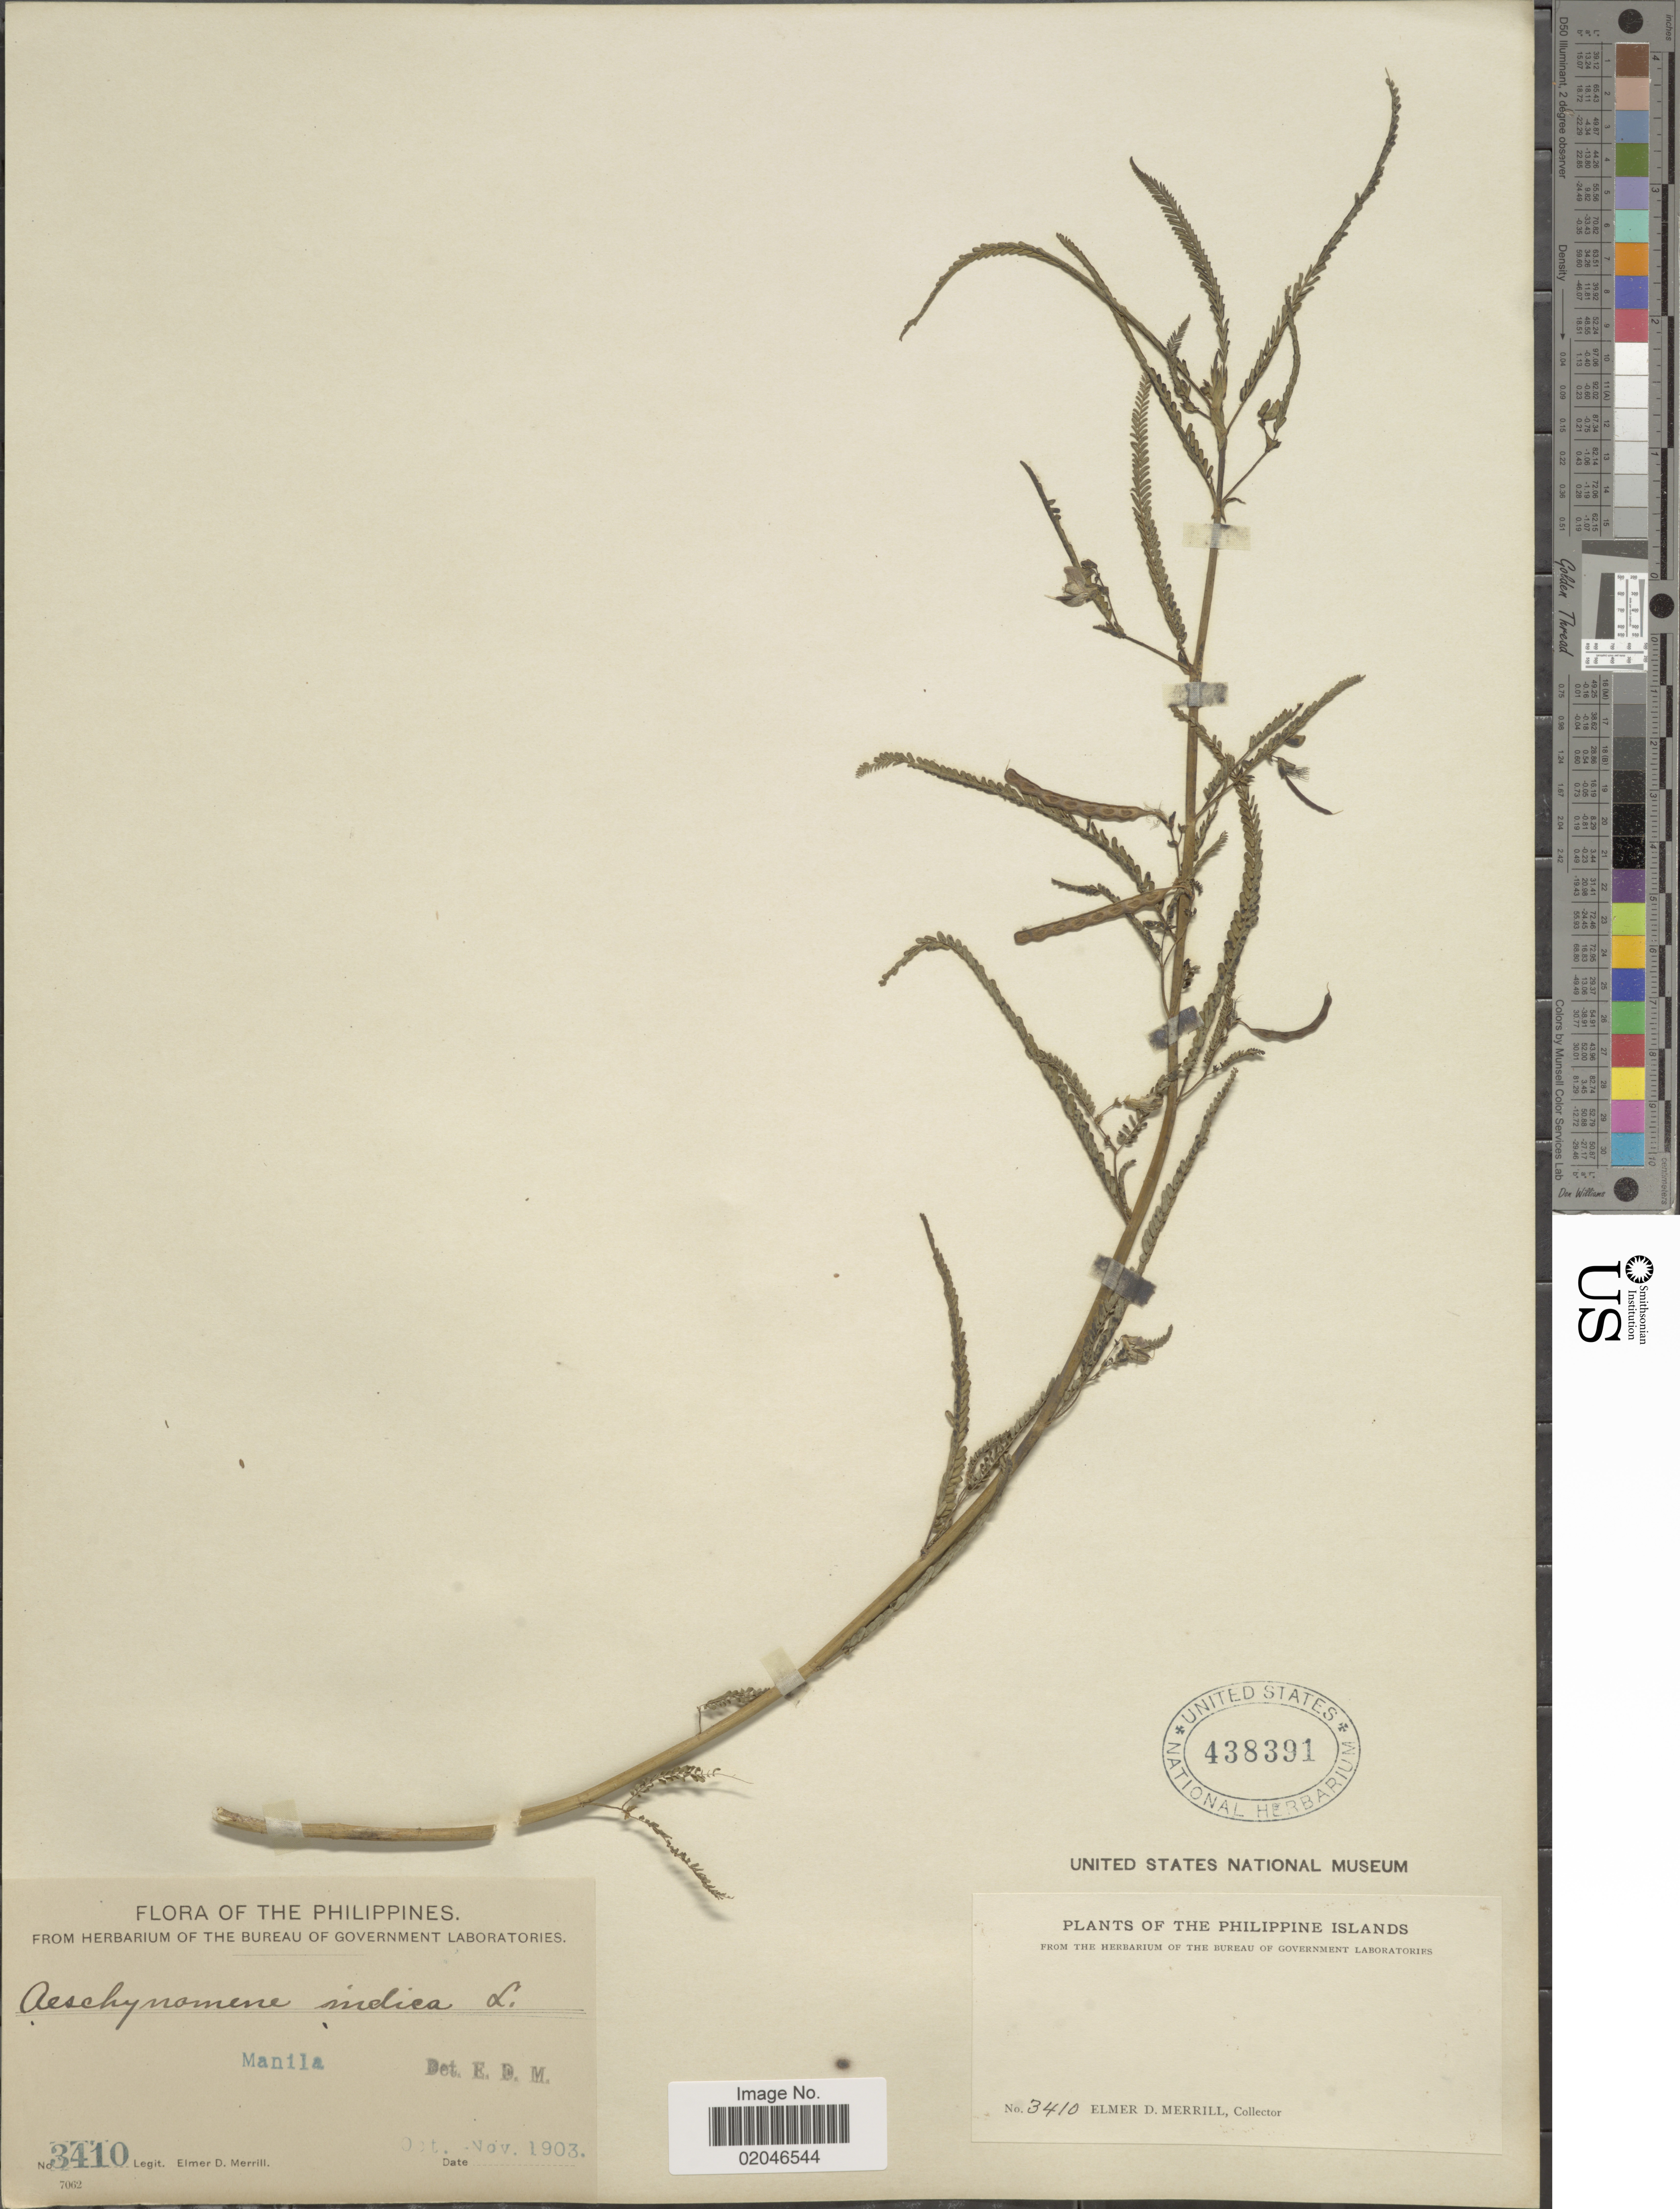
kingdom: Plantae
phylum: Tracheophyta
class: Magnoliopsida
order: Fabales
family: Fabaceae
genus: Aeschynomene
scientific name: Aeschynomene indica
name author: L.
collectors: E. D. Merrill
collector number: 3410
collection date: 1903-10/1903-11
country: Philippines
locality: The Phillipine Islands, Manila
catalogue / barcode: US 438391